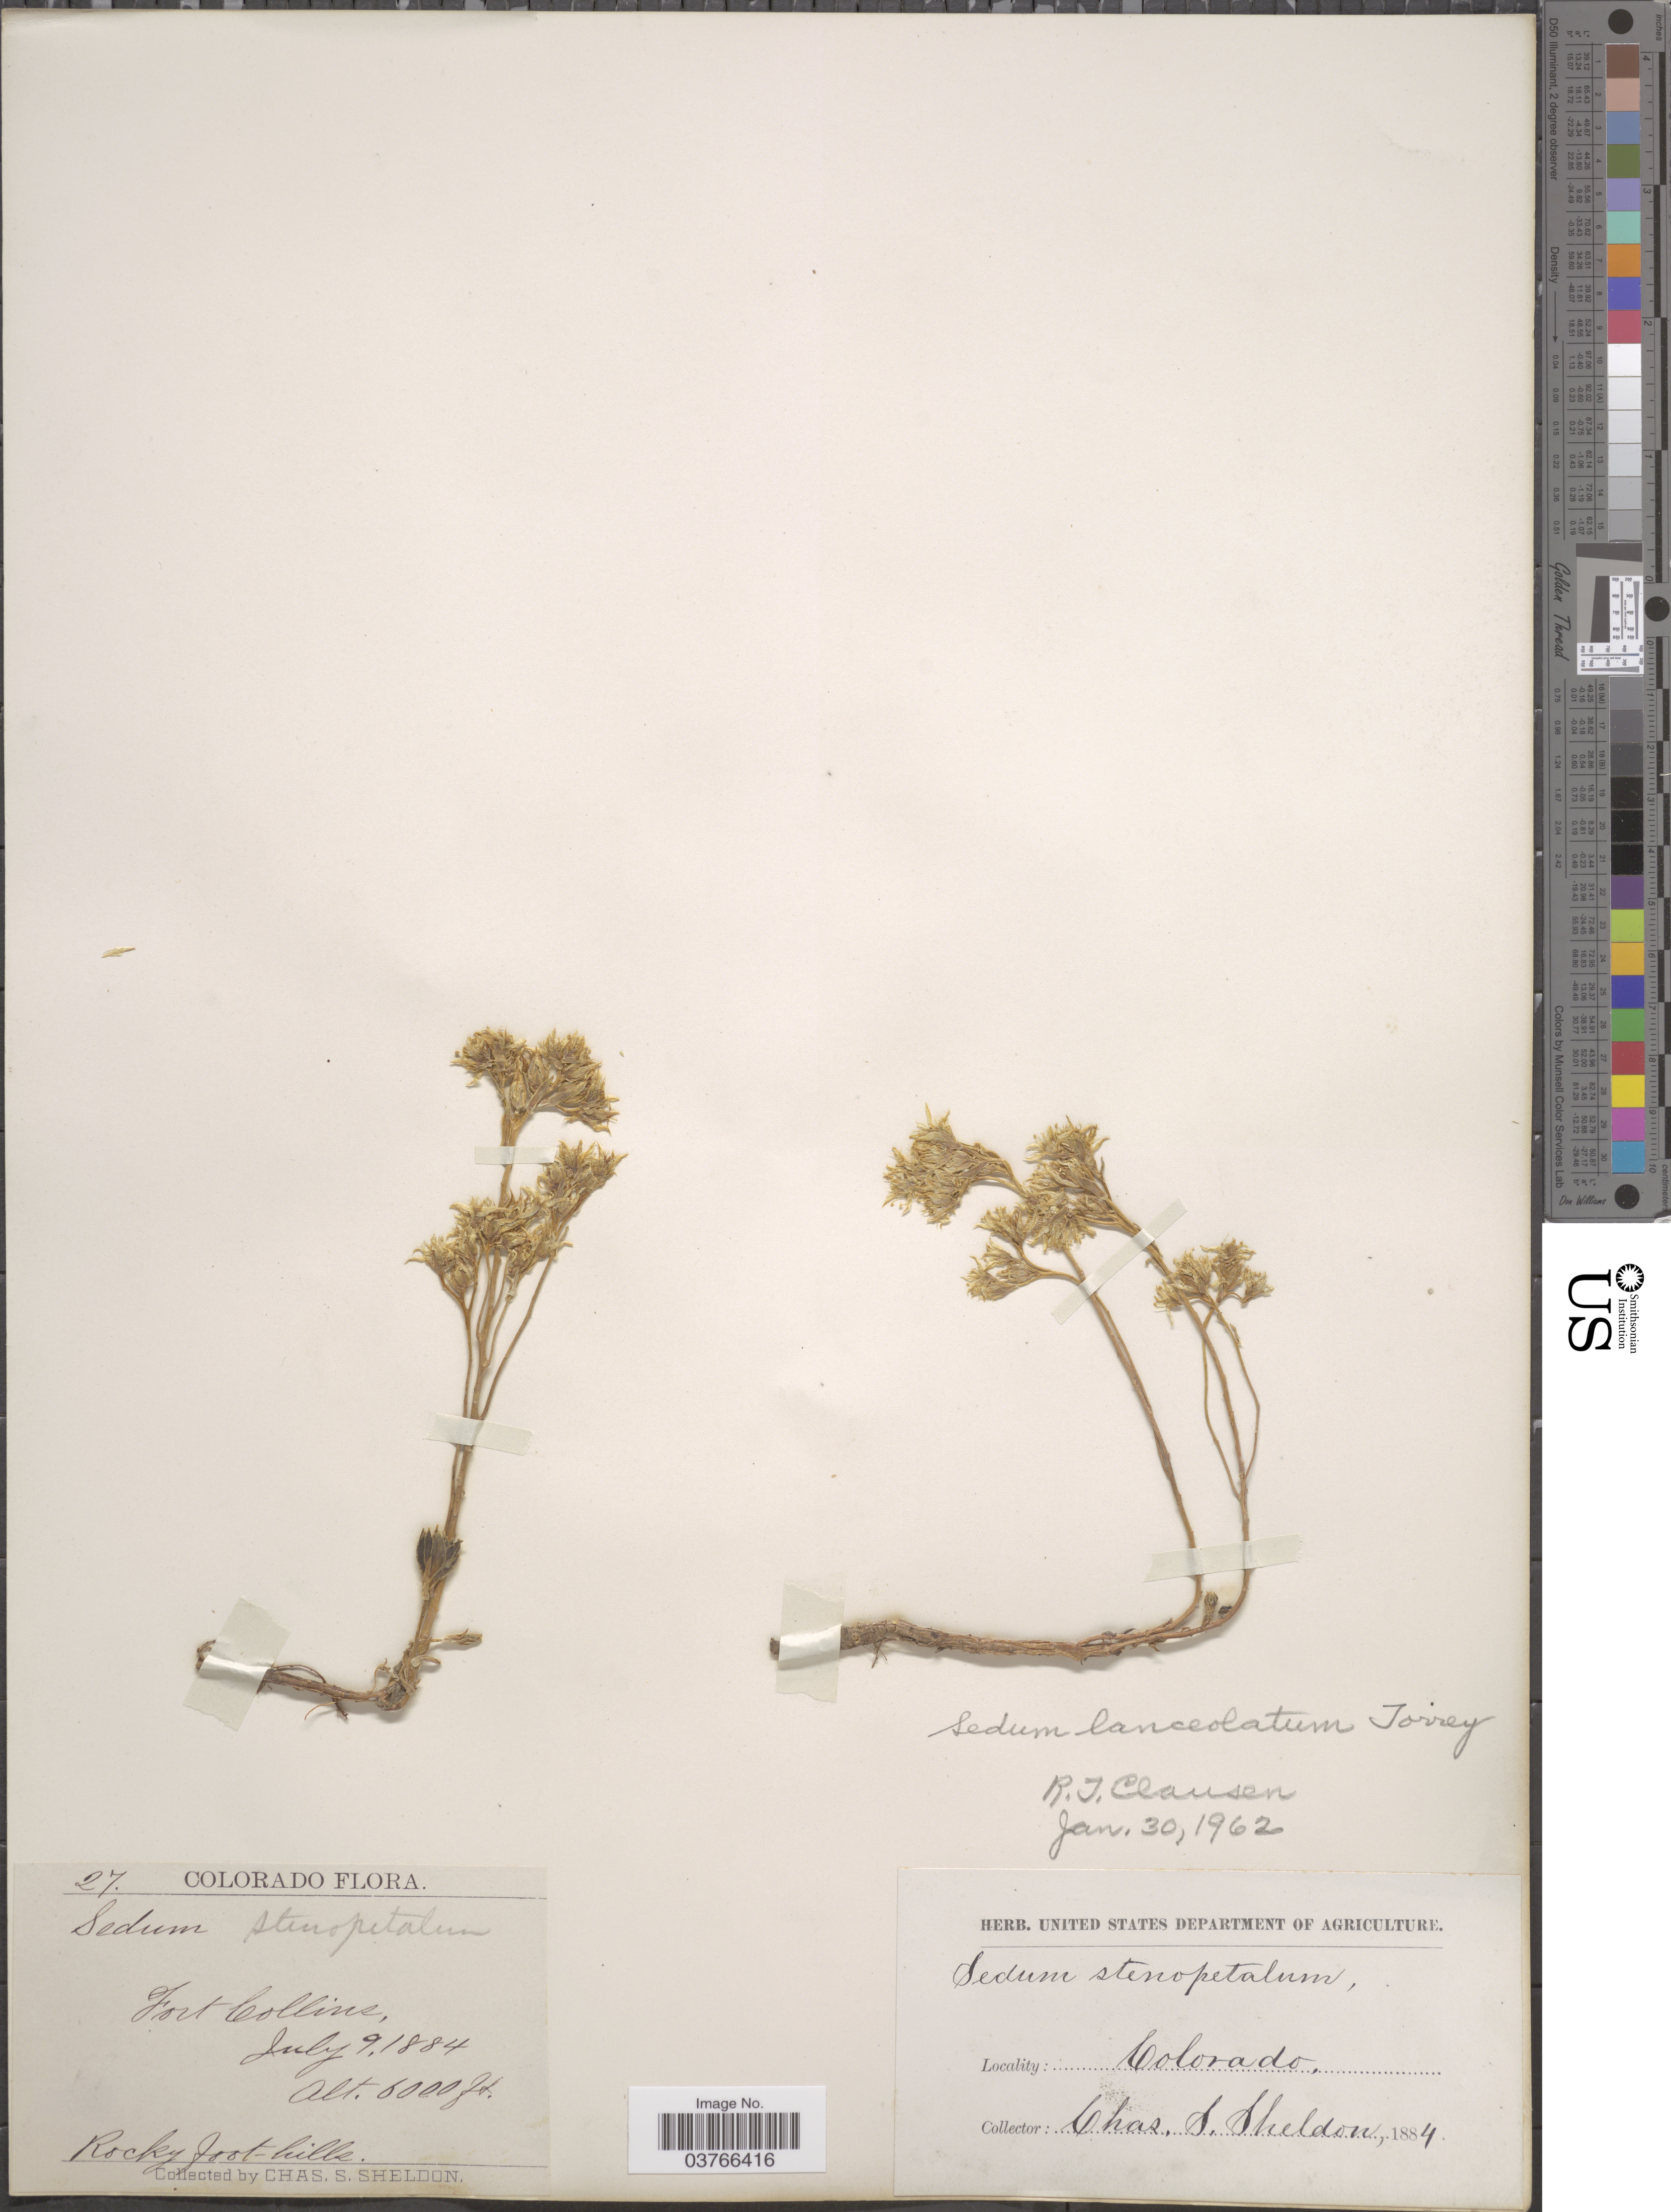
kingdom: Plantae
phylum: Tracheophyta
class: Magnoliopsida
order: Saxifragales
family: Crassulaceae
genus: Sedum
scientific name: Sedum lanceolatum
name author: Torr.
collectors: C. S. Sheldon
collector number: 27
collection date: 1884-07-09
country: United States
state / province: Colorado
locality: Fort Collins.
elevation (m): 1829